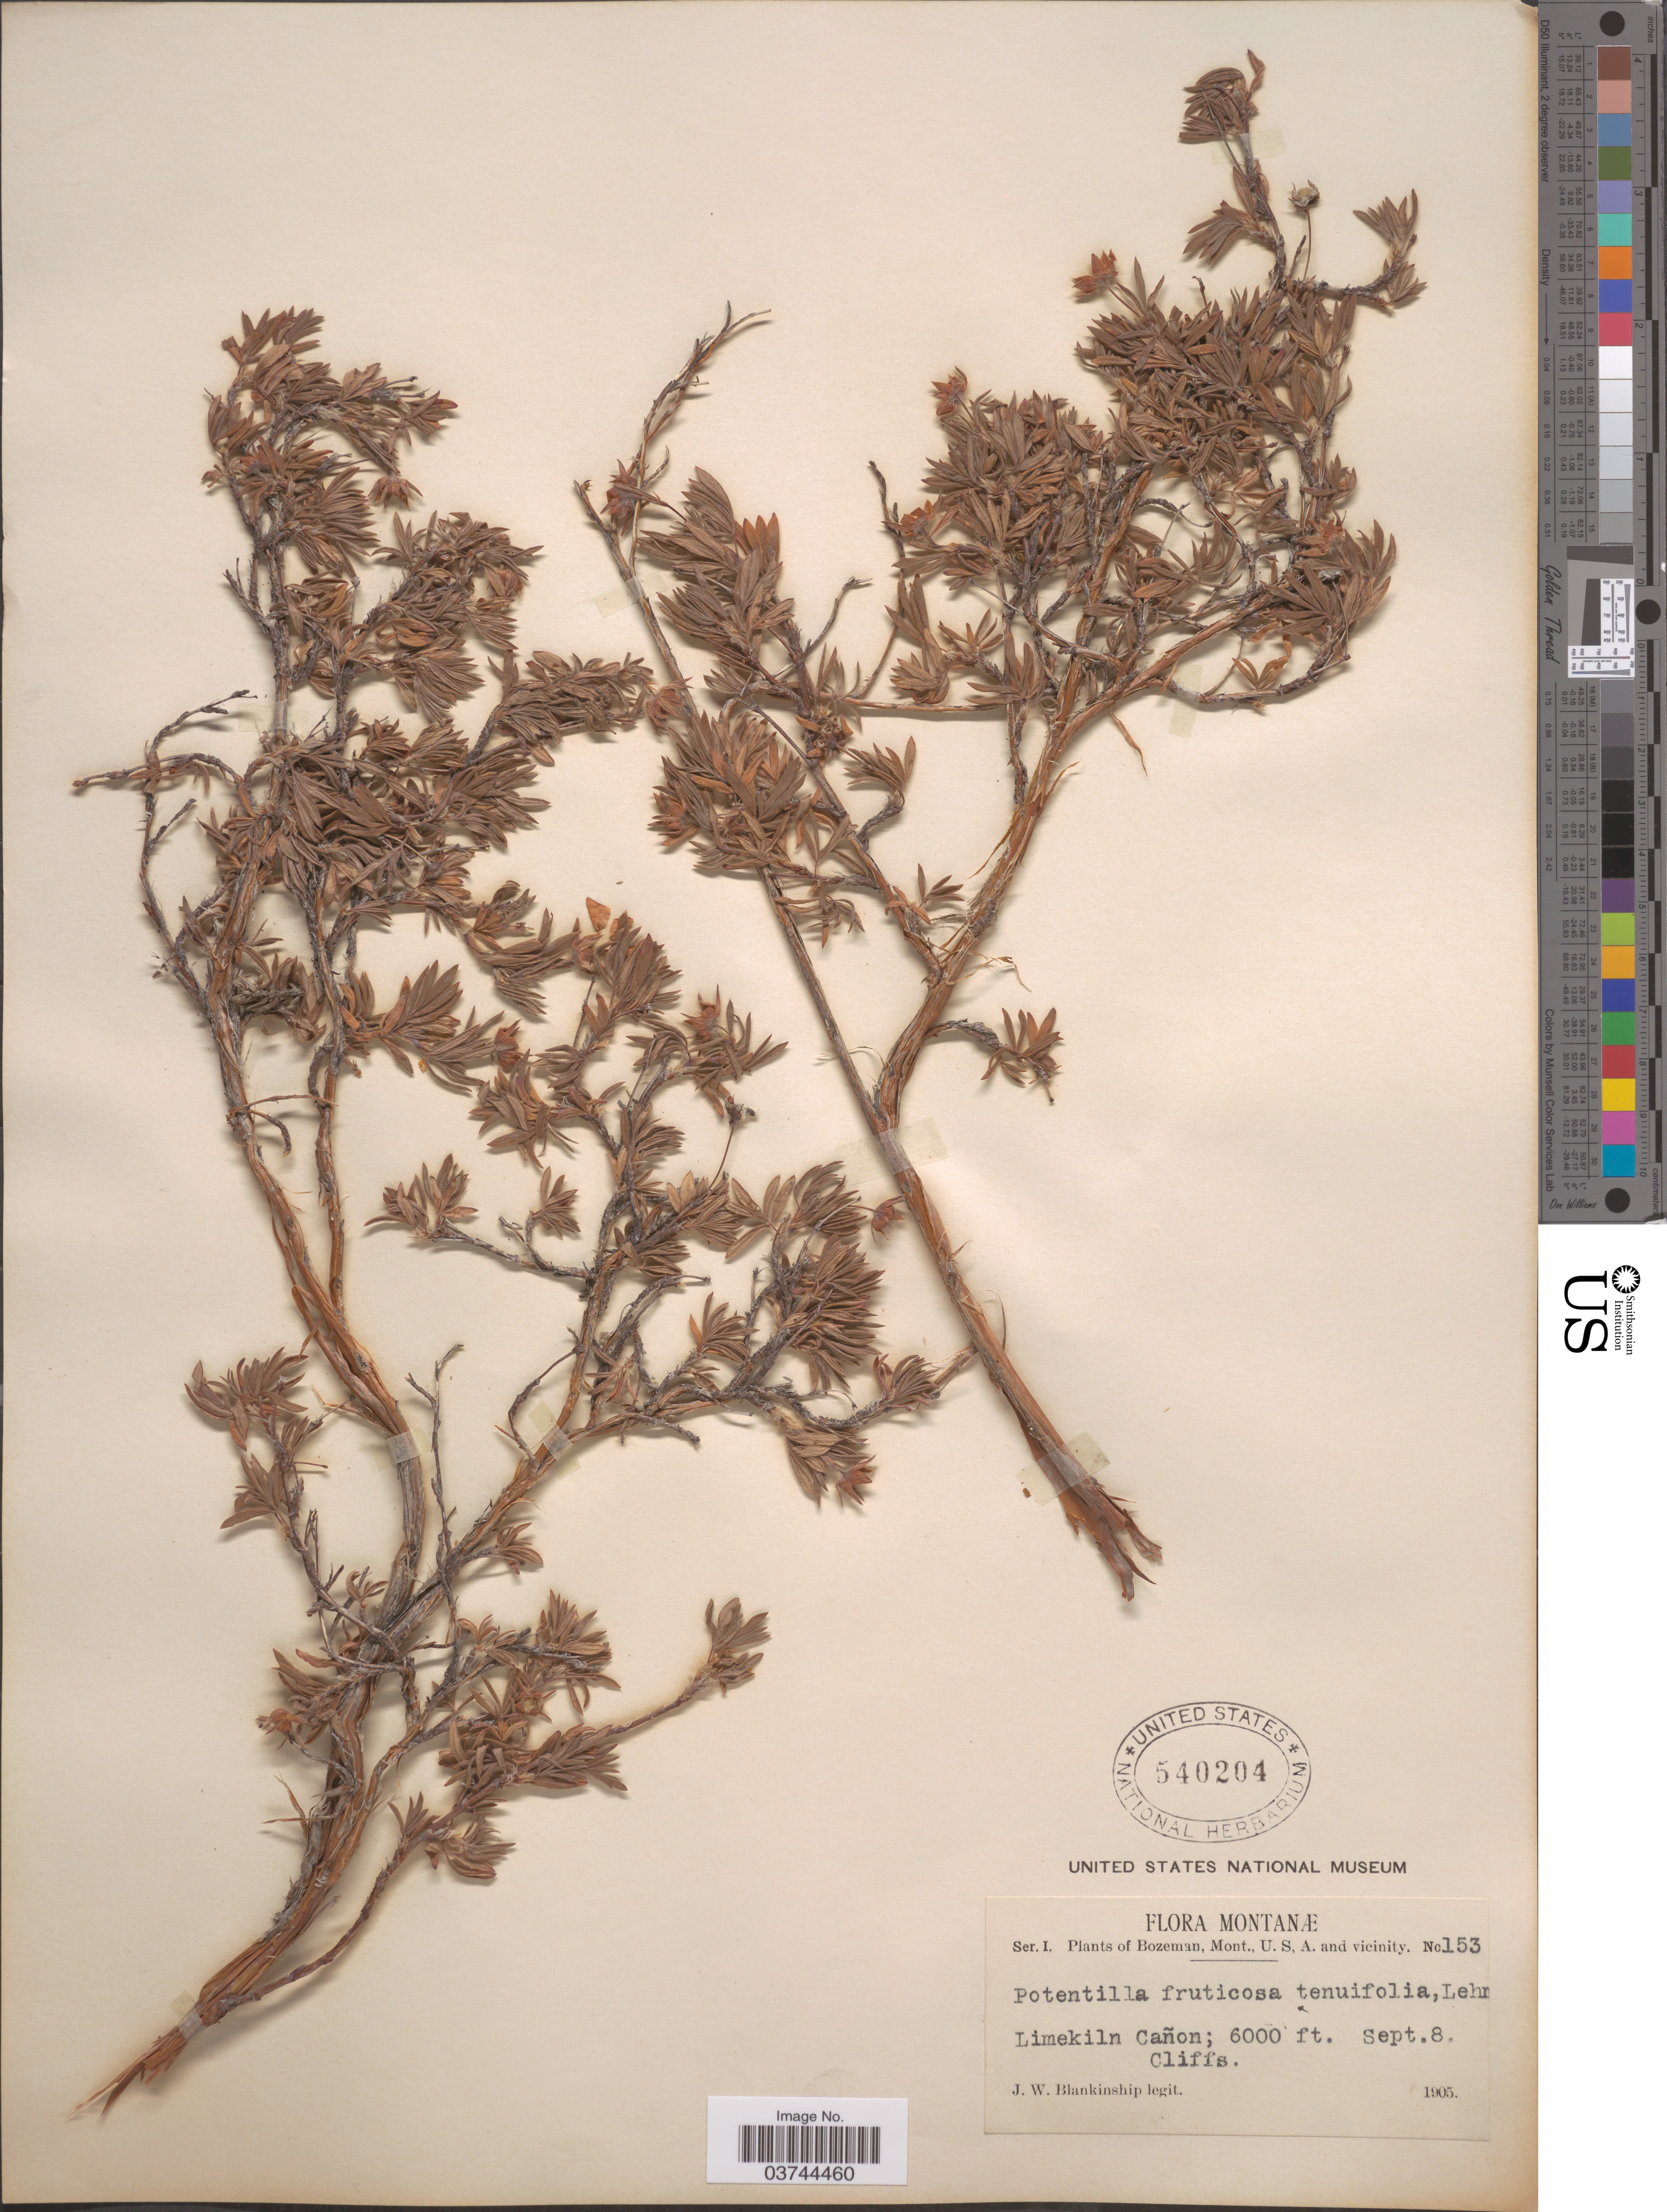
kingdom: Plantae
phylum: Tracheophyta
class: Magnoliopsida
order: Rosales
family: Rosaceae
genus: Dasiphora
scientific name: Dasiphora fruticosa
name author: (L.) Rydb.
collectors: J. W. Blankinship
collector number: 153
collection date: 1905-09-08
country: United States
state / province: Montana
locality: Bozeman, and vicinity. Limekiln Cañon.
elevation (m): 1829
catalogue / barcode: US 540204